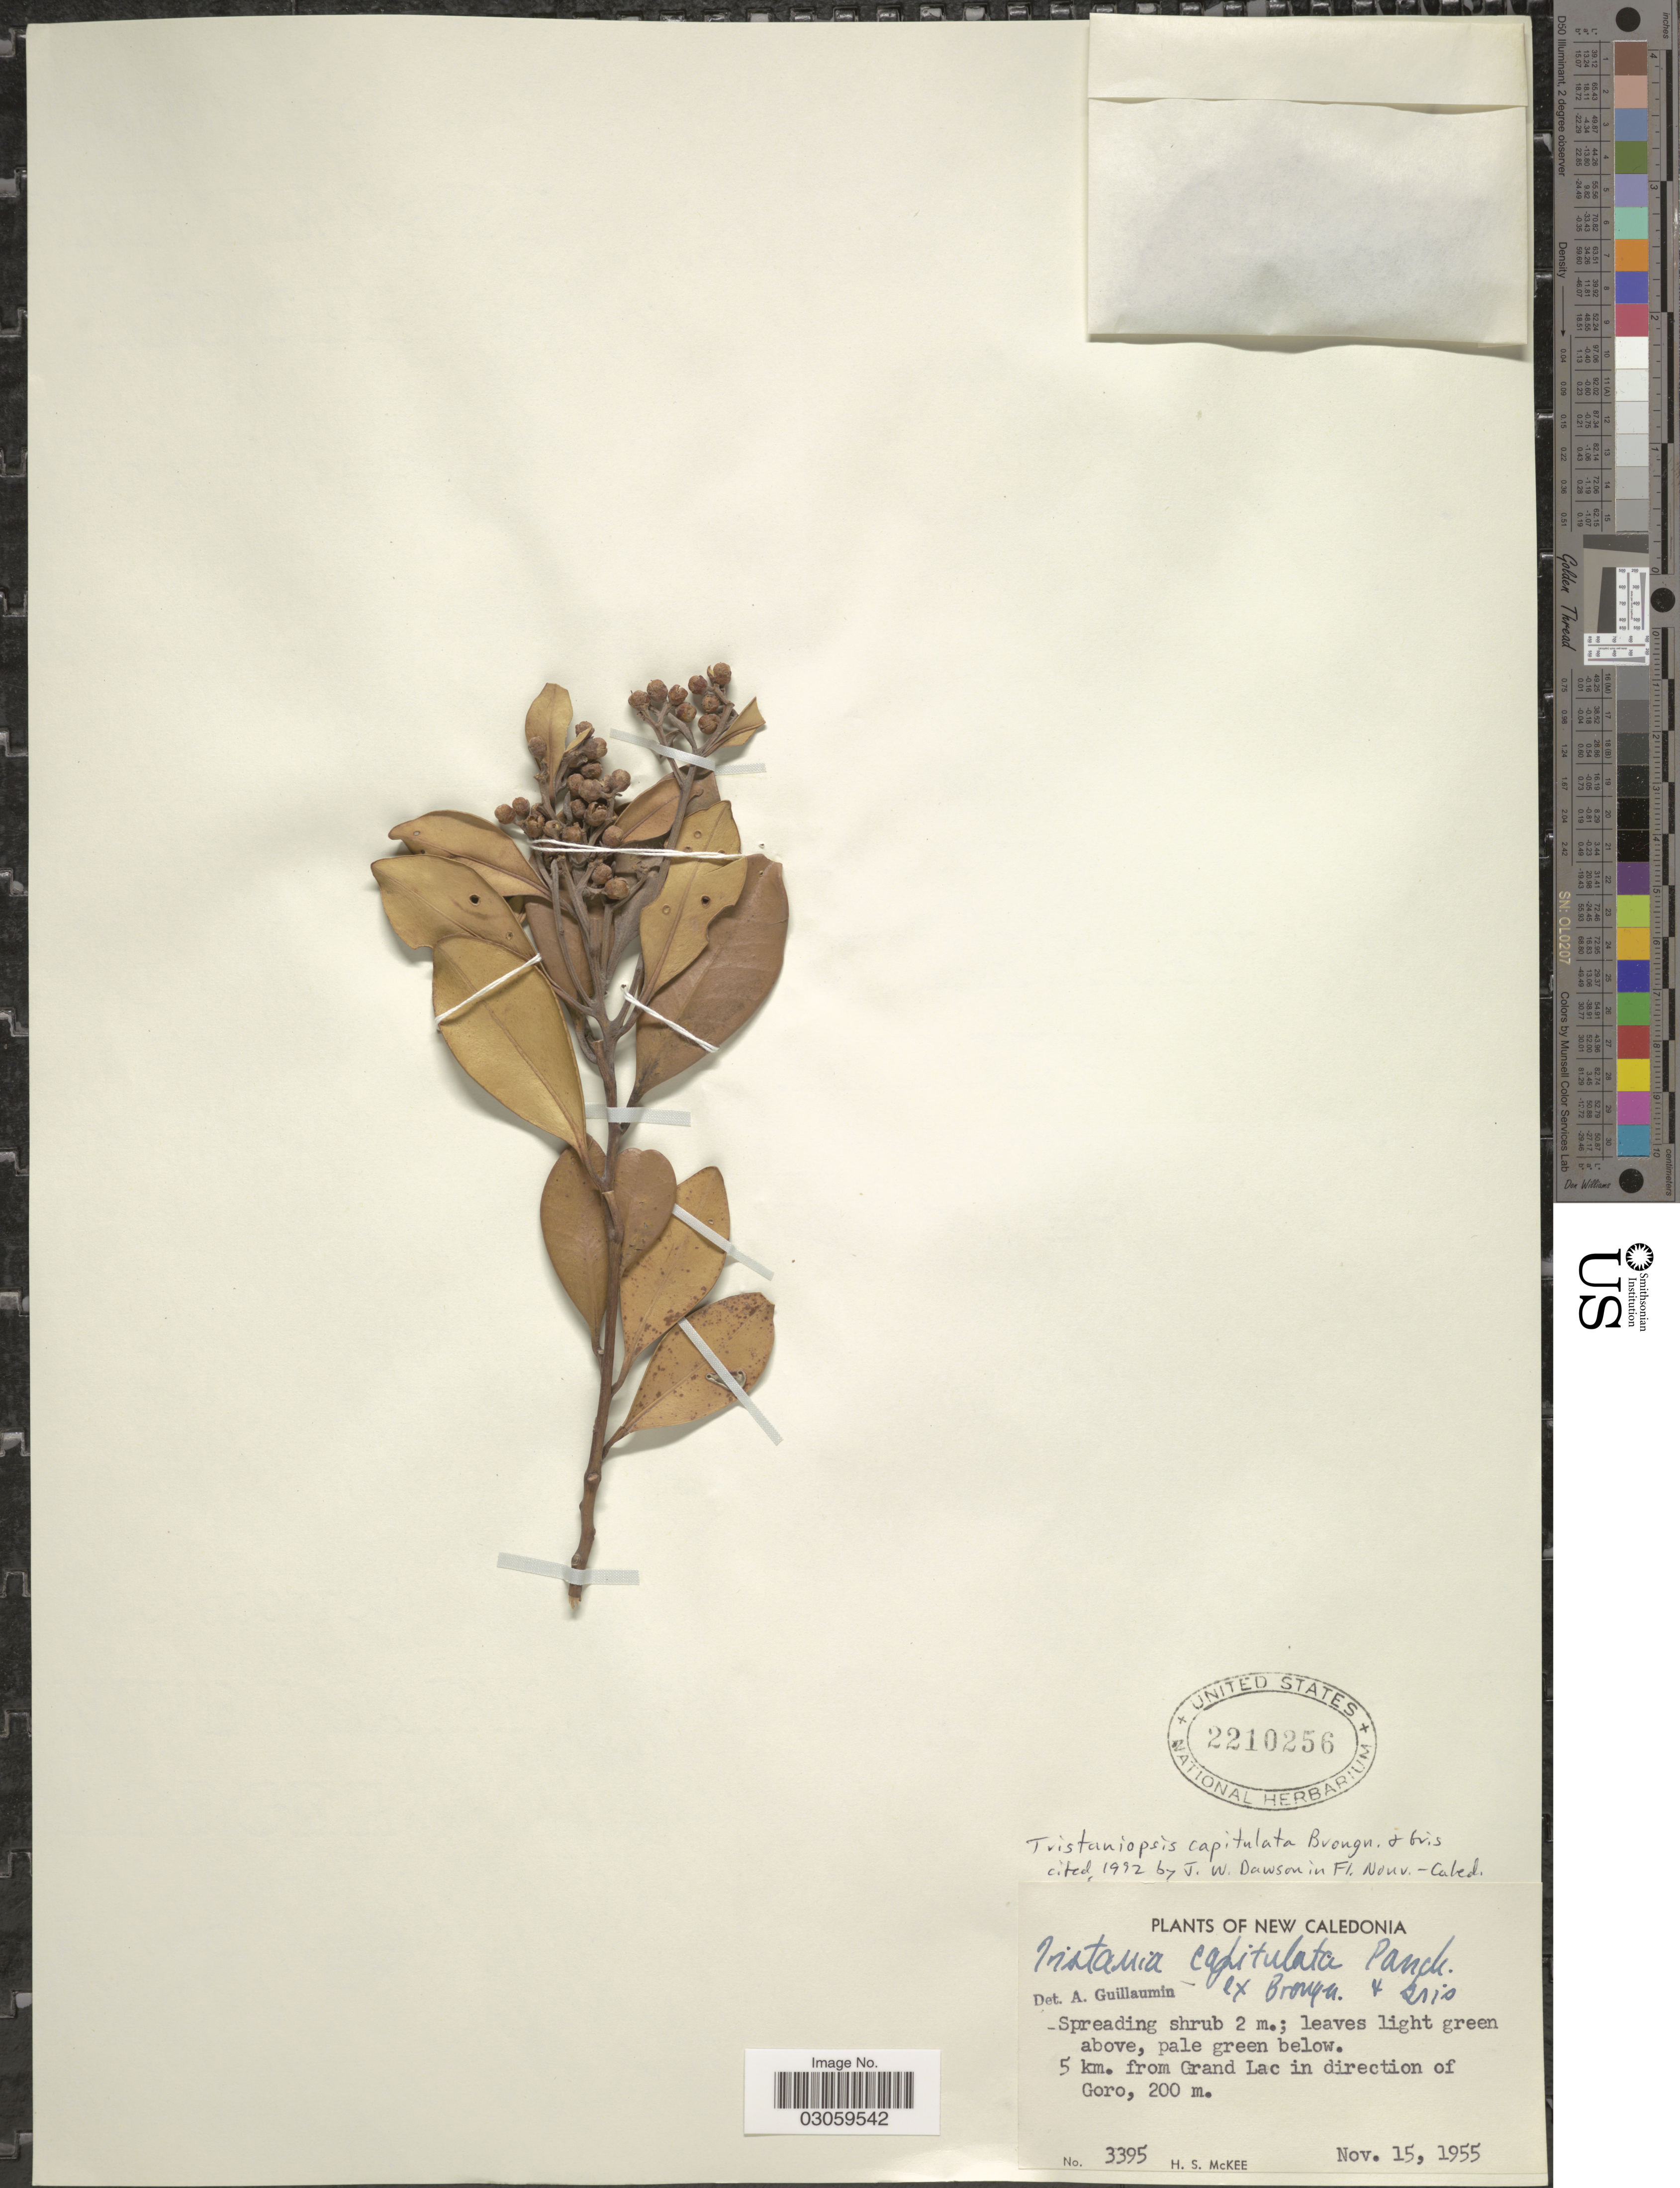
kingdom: Plantae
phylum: Tracheophyta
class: Magnoliopsida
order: Myrtales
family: Myrtaceae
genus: Tristaniopsis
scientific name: Tristaniopsis capitulata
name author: Brongn. & Gris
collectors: H. S. McKee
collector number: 3395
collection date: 1955-11-15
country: New Caledonia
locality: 5 km. from Grand Lac in direction of Goro.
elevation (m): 200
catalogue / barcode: US 2210256